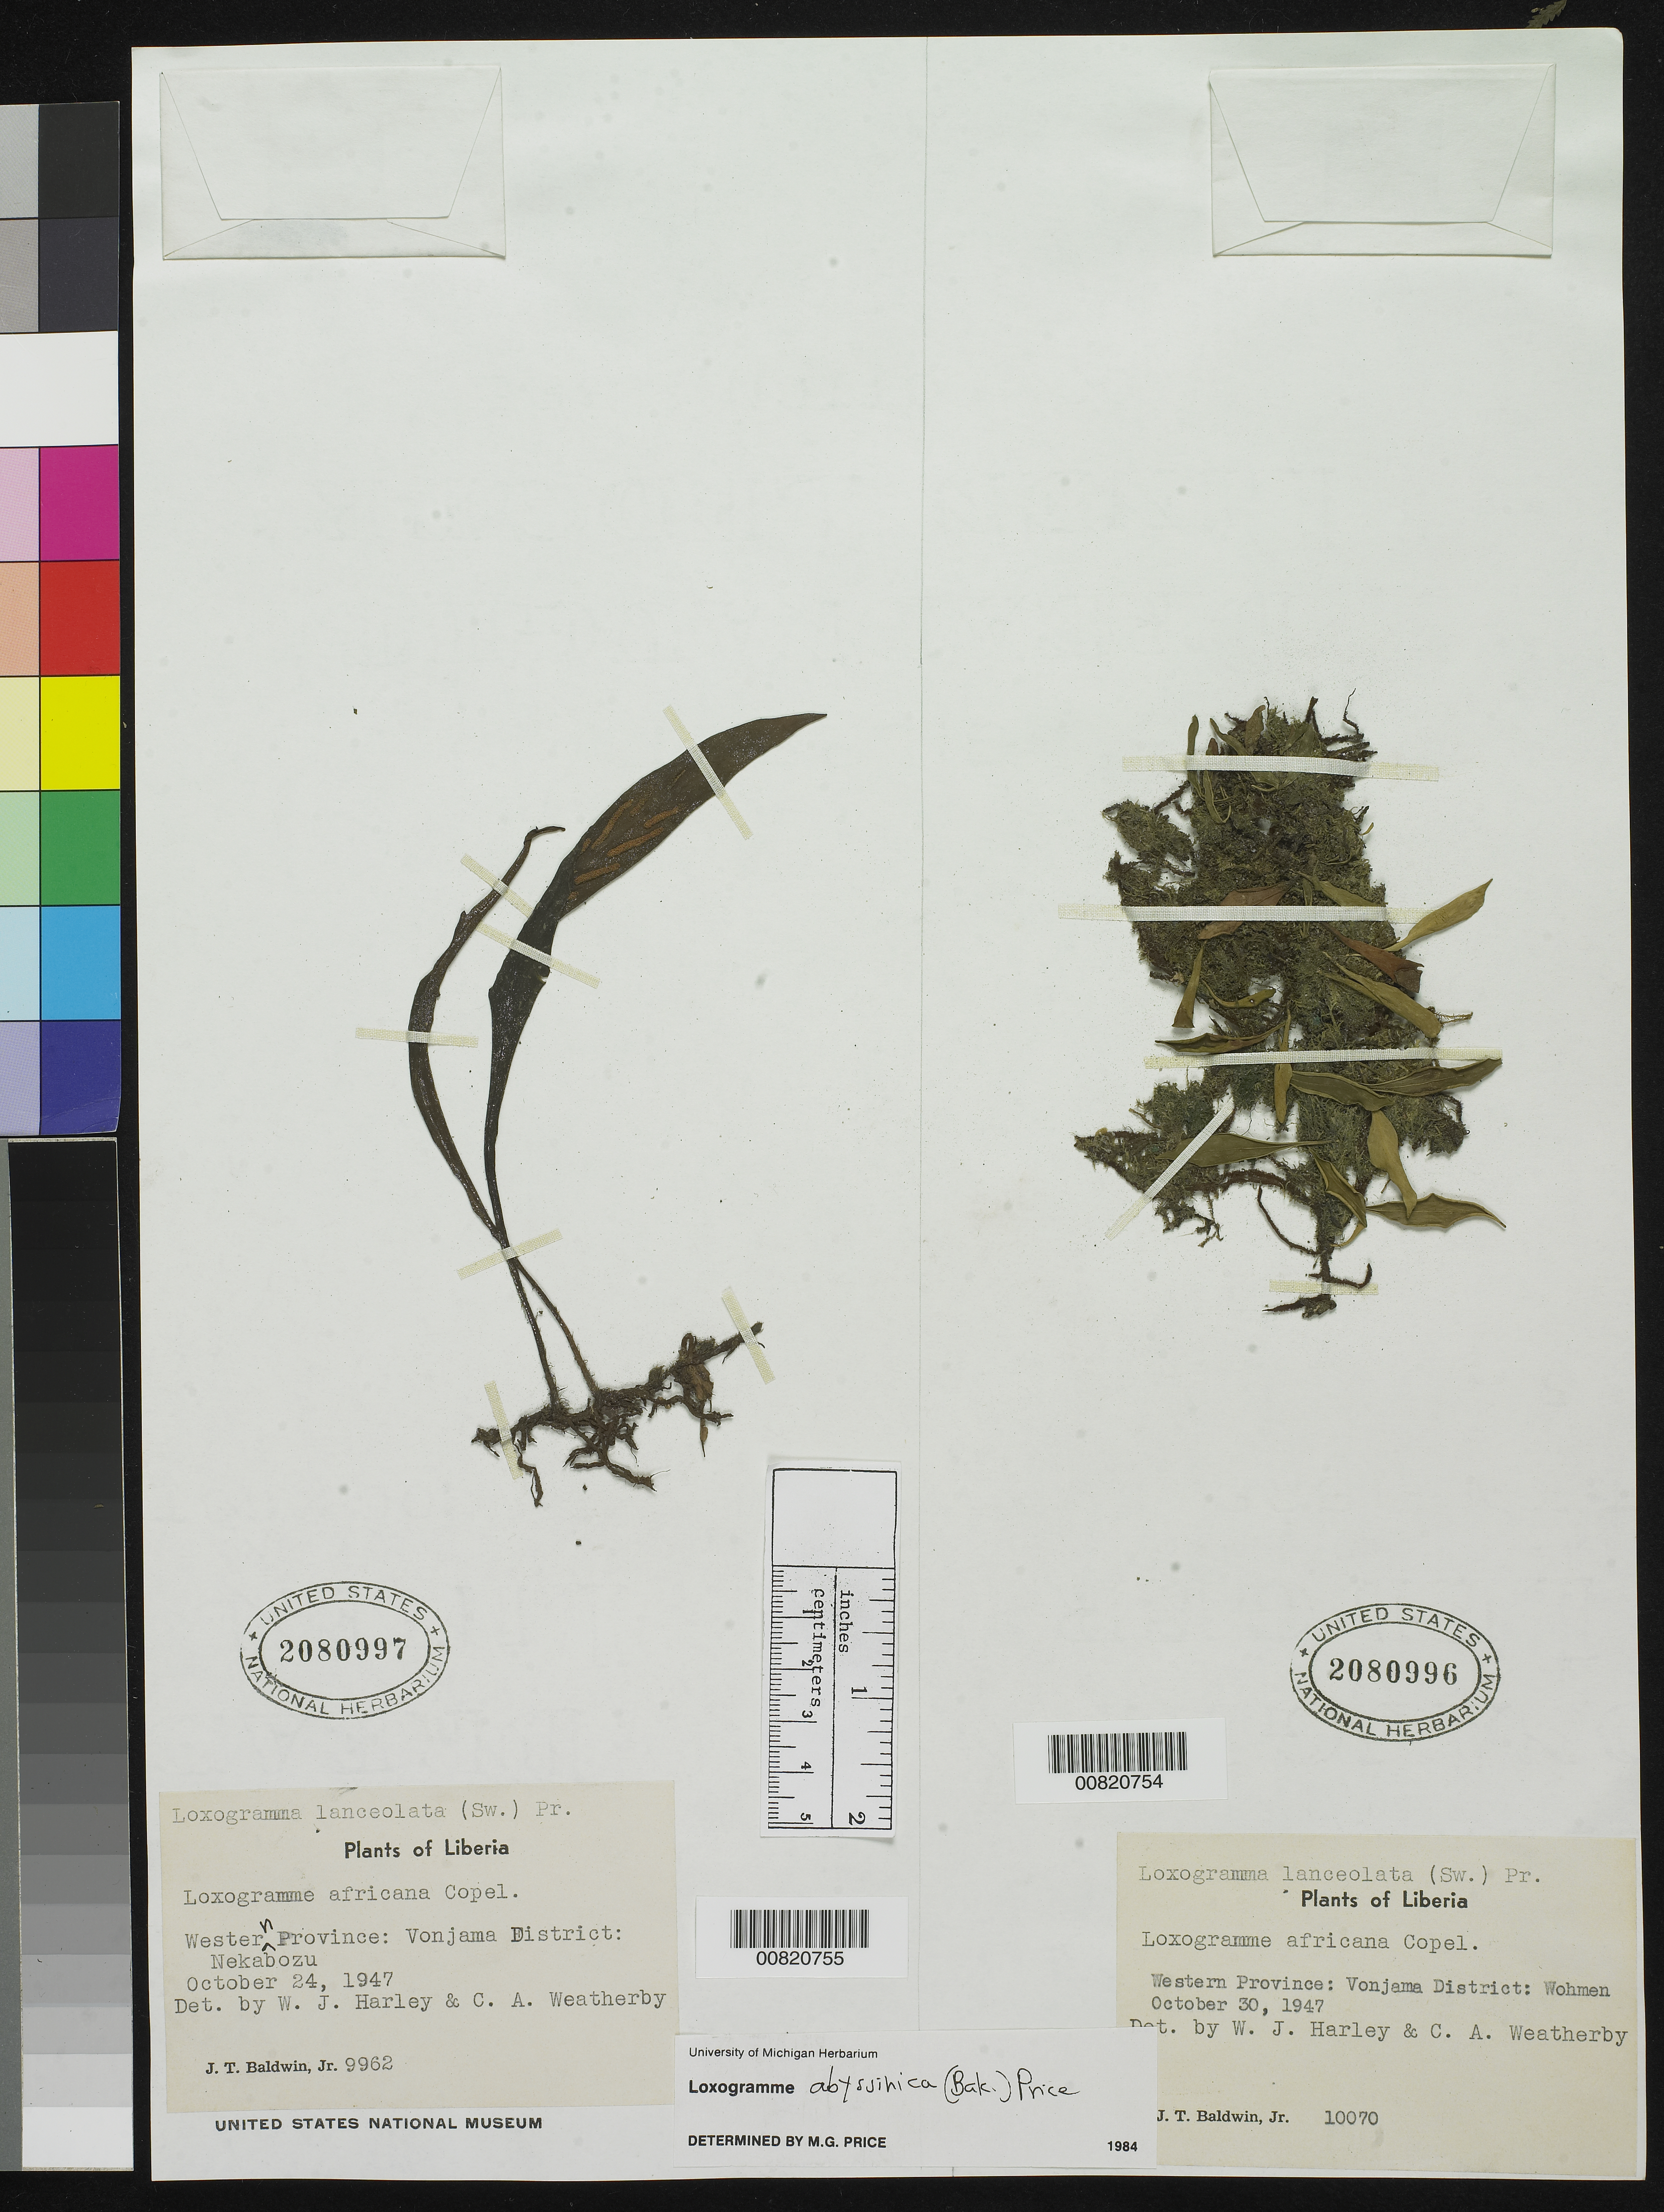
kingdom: Plantae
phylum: Tracheophyta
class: Polypodiopsida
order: Polypodiales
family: Polypodiaceae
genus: Loxogramme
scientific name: Loxogramme abyssinica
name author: (Baker) Price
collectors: J. T. Baldwin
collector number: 9962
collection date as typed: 24 Oct 1947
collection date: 1947-10-24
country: Liberia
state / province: Lofa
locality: Western Province: Vonjama District Nekanozu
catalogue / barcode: US 2080997